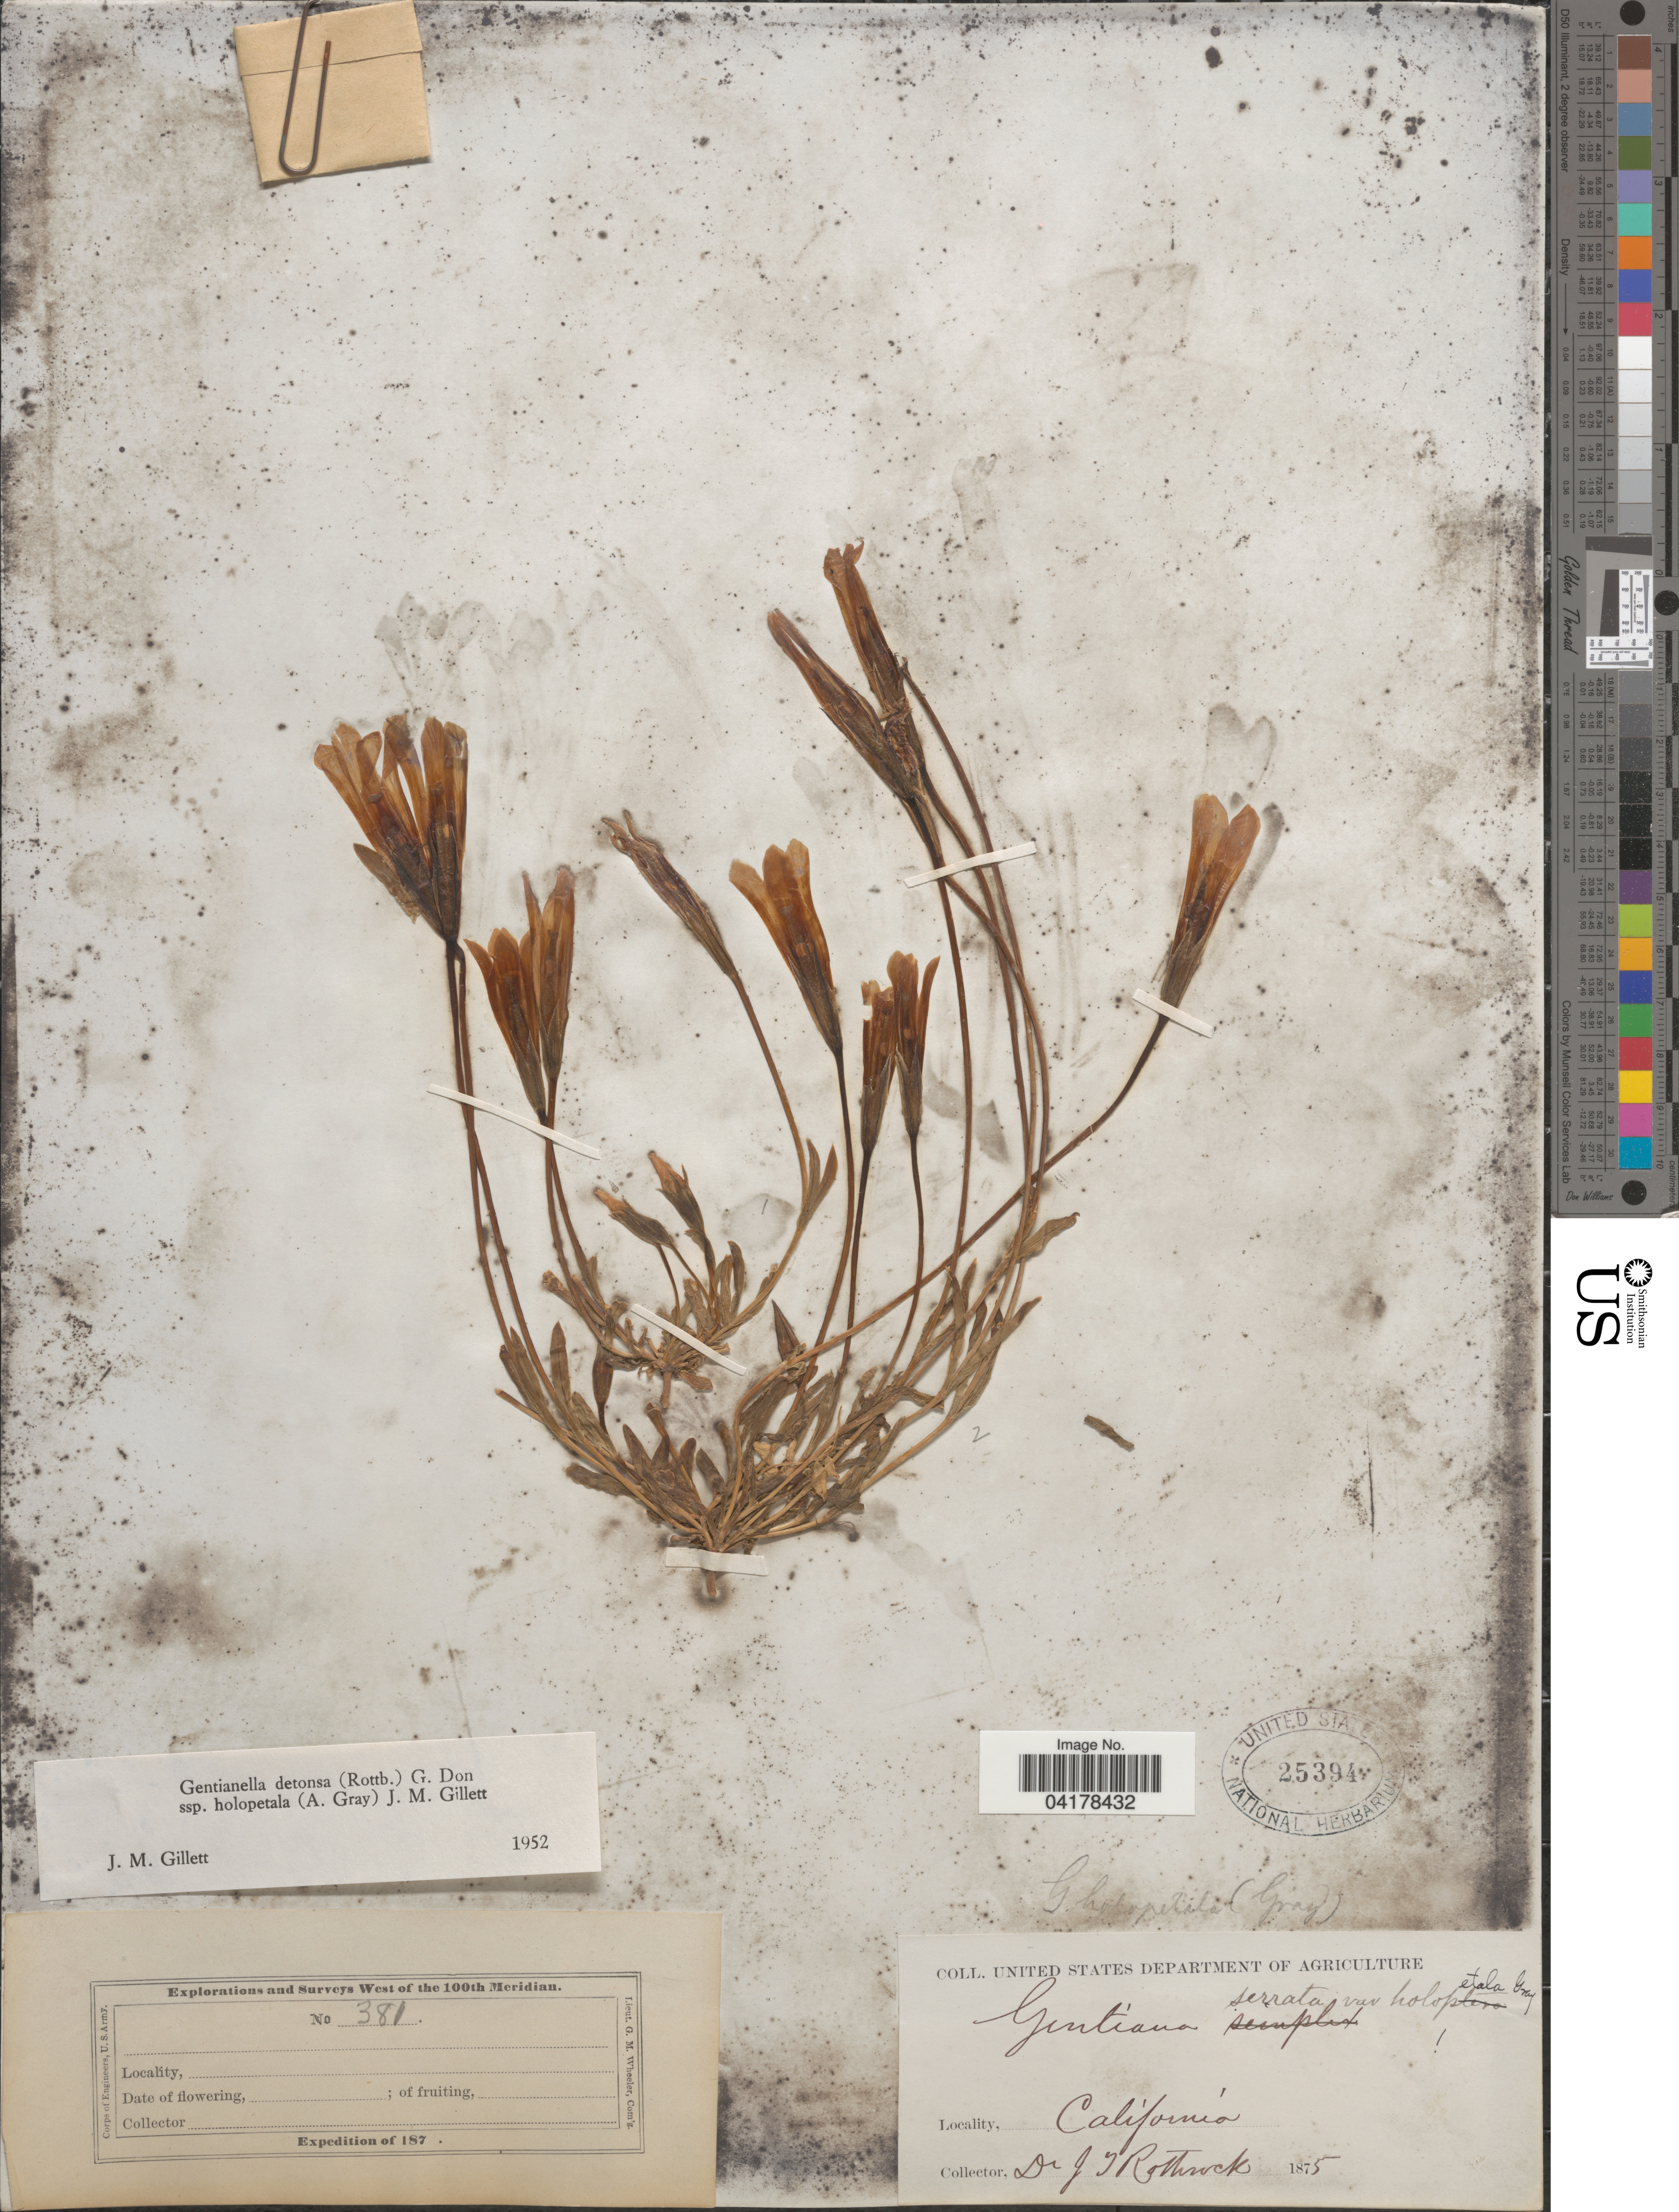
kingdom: Plantae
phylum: Tracheophyta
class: Magnoliopsida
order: Gentianales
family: Gentianaceae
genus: Gentianella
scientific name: Gentianella detonsa subsp. holopetala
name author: (A. Gray) J.M. Gillett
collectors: J. T. Rothrock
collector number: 381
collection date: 1875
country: United States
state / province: California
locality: Explorations and Surveys West of the 100th Meridian. Expedition of 187.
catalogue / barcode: US 25394